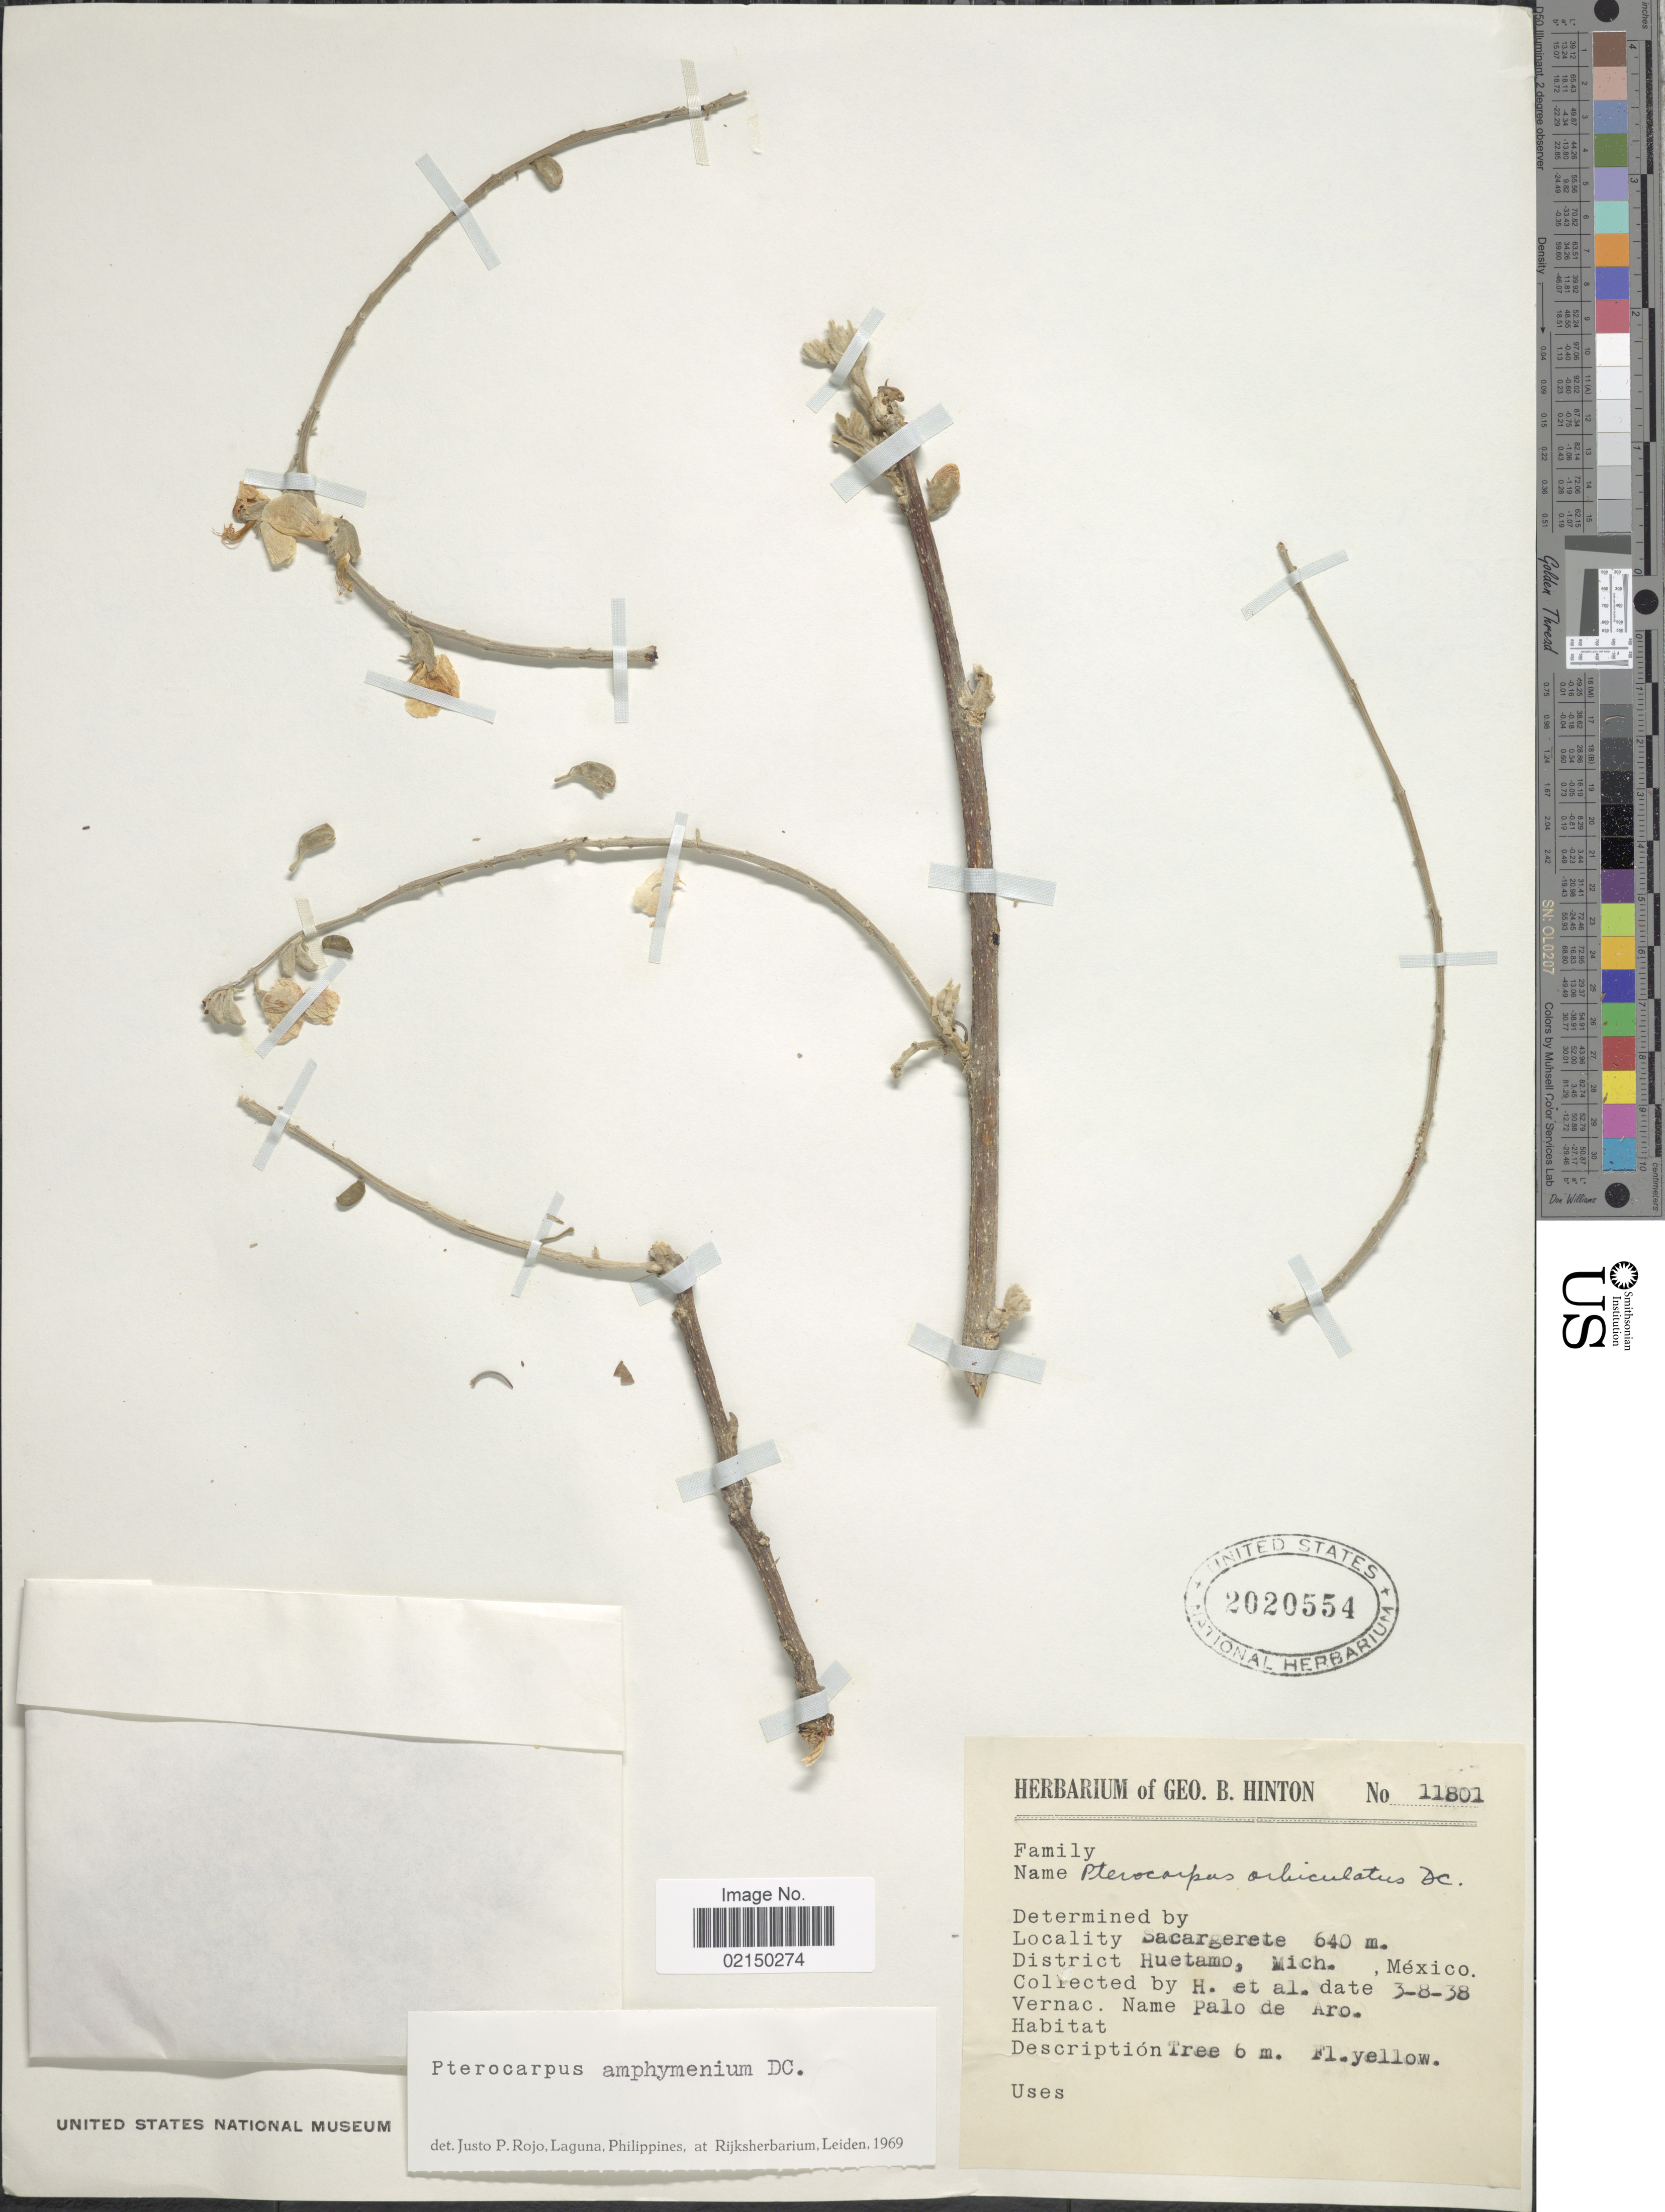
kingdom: Plantae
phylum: Tracheophyta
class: Magnoliopsida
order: Fabales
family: Fabaceae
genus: Pterocarpus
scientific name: Pterocarpus orbiculatus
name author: DC.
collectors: G. B. Hinton & et al.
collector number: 11801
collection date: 1938-03-08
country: Mexico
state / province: Michoacán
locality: Sacargerete, District Huetamo.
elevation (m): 640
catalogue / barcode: US 2020554